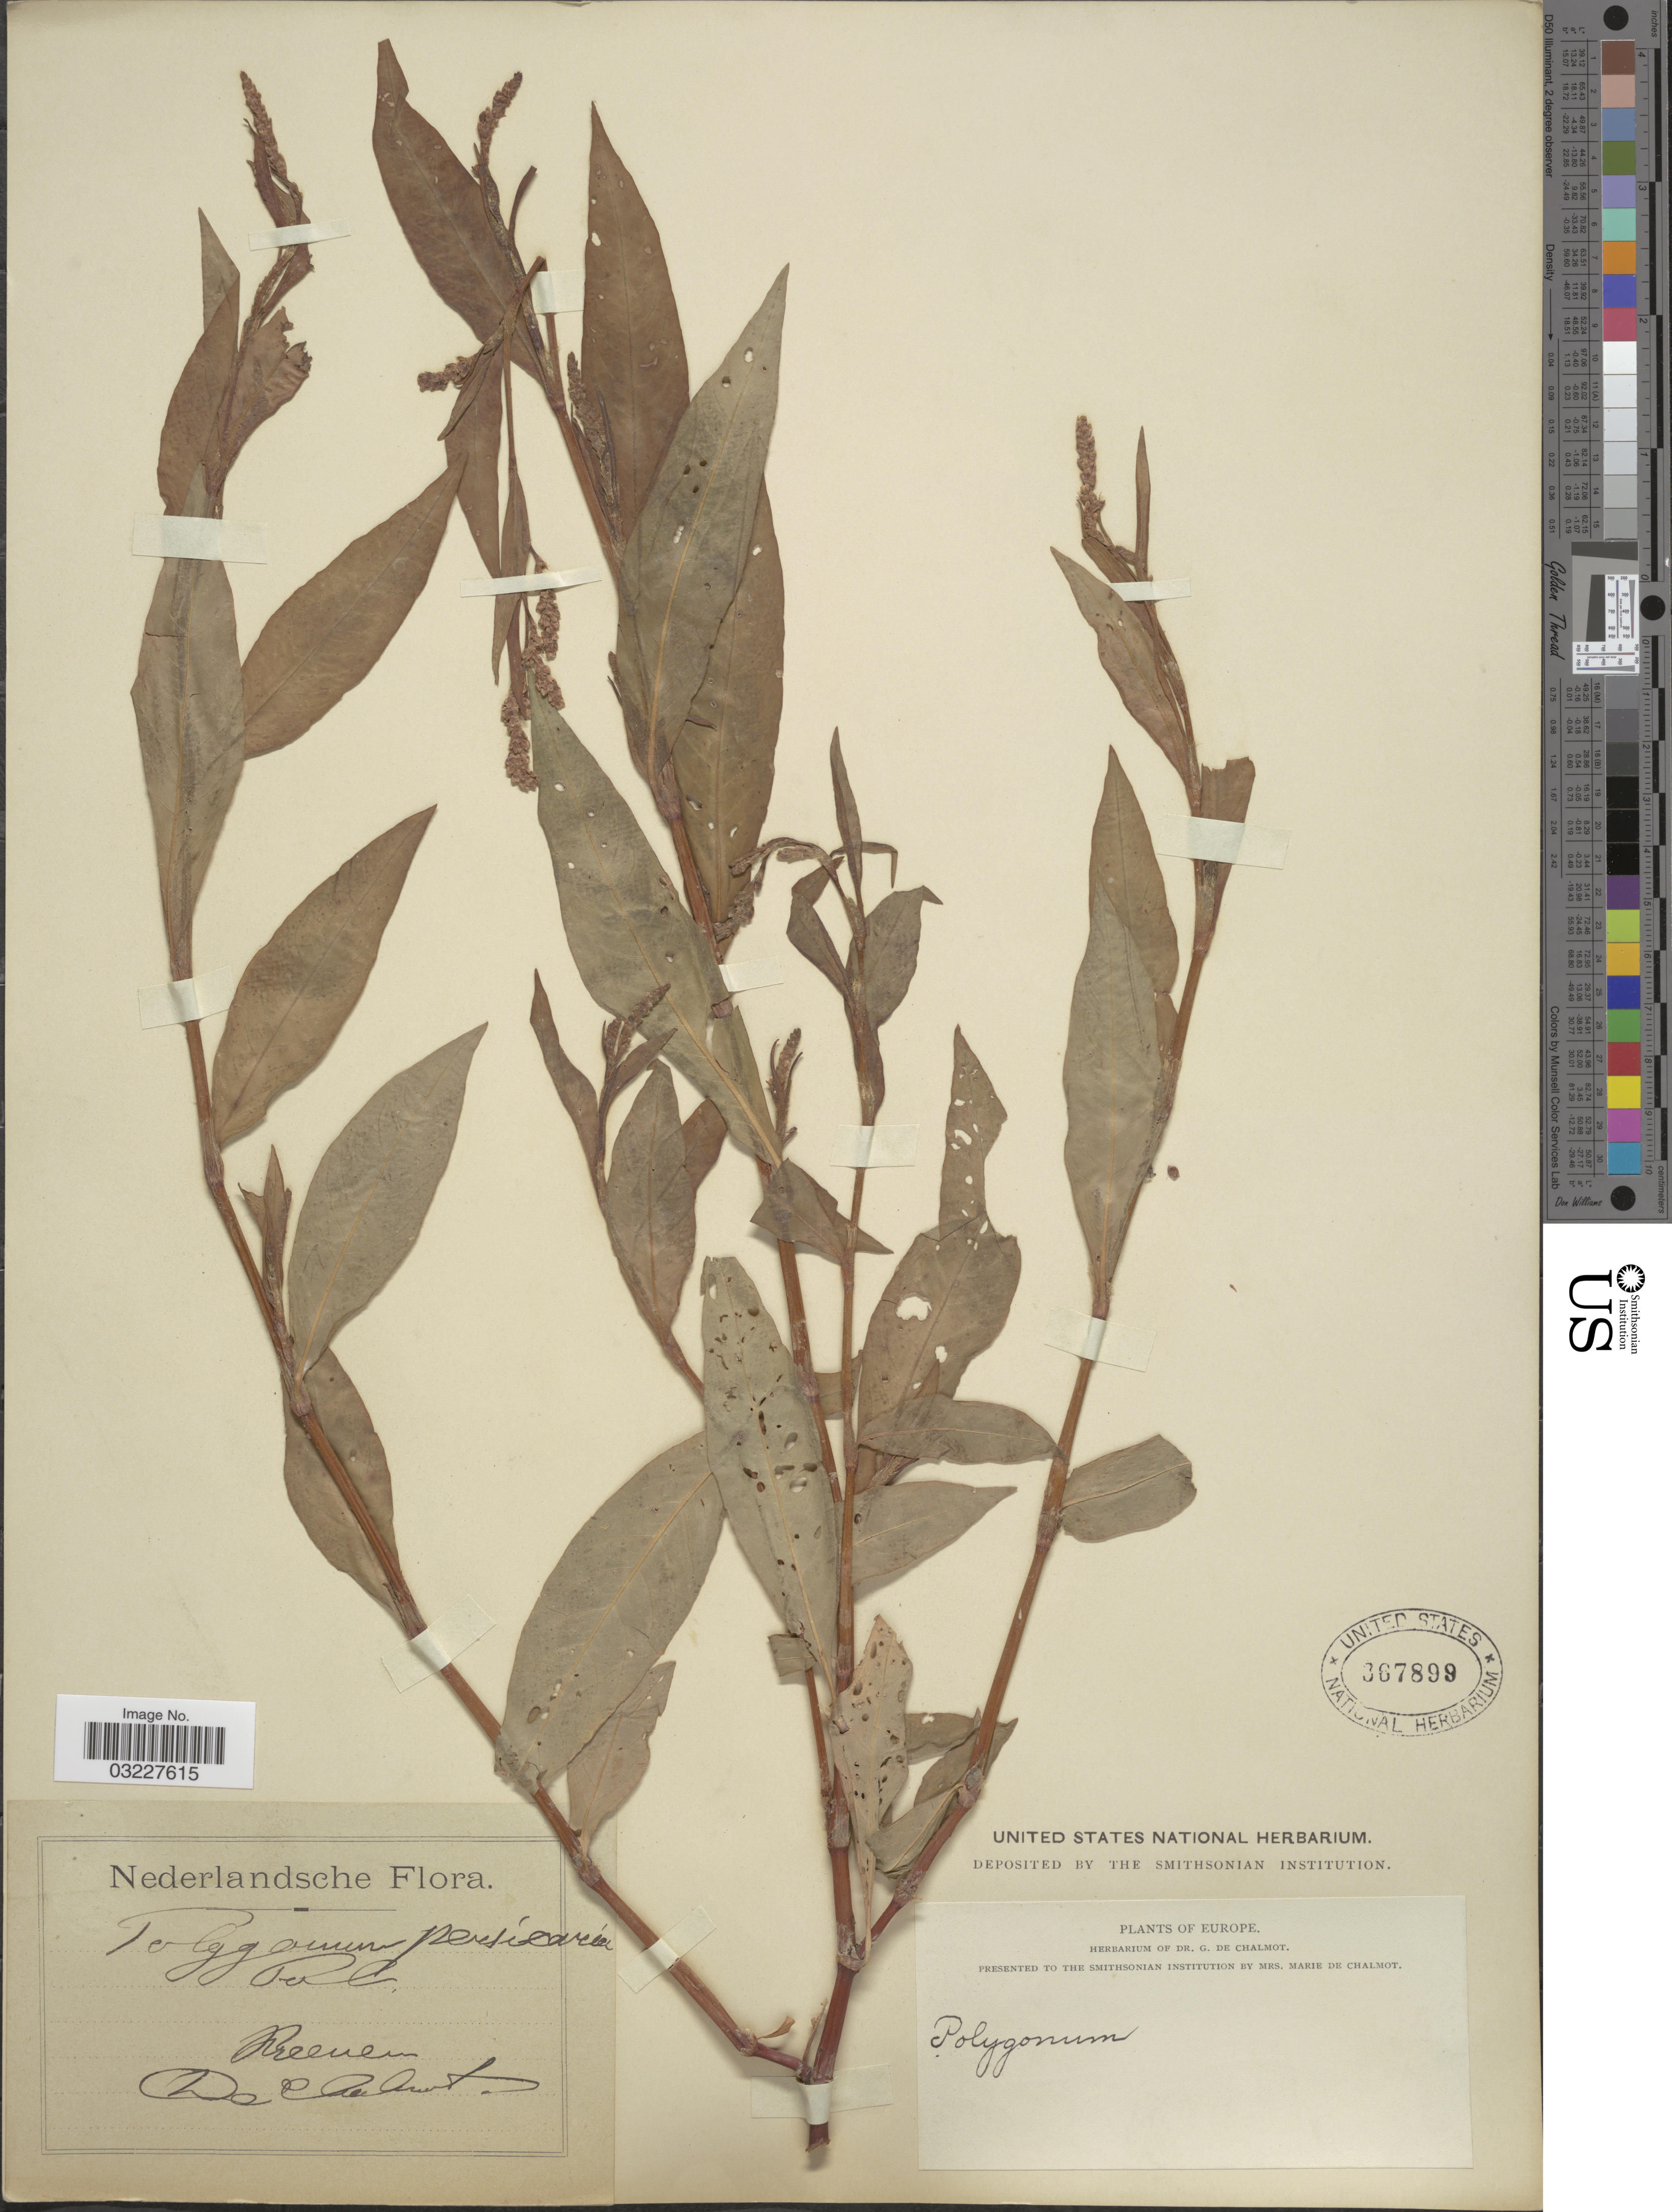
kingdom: Plantae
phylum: Tracheophyta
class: Magnoliopsida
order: Caryophyllales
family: Polygonaceae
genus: Polygonum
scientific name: Polygonum persicaria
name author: L.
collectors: G. de Chalmot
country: Netherlands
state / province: Utrecht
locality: Reenen.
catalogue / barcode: US 367899